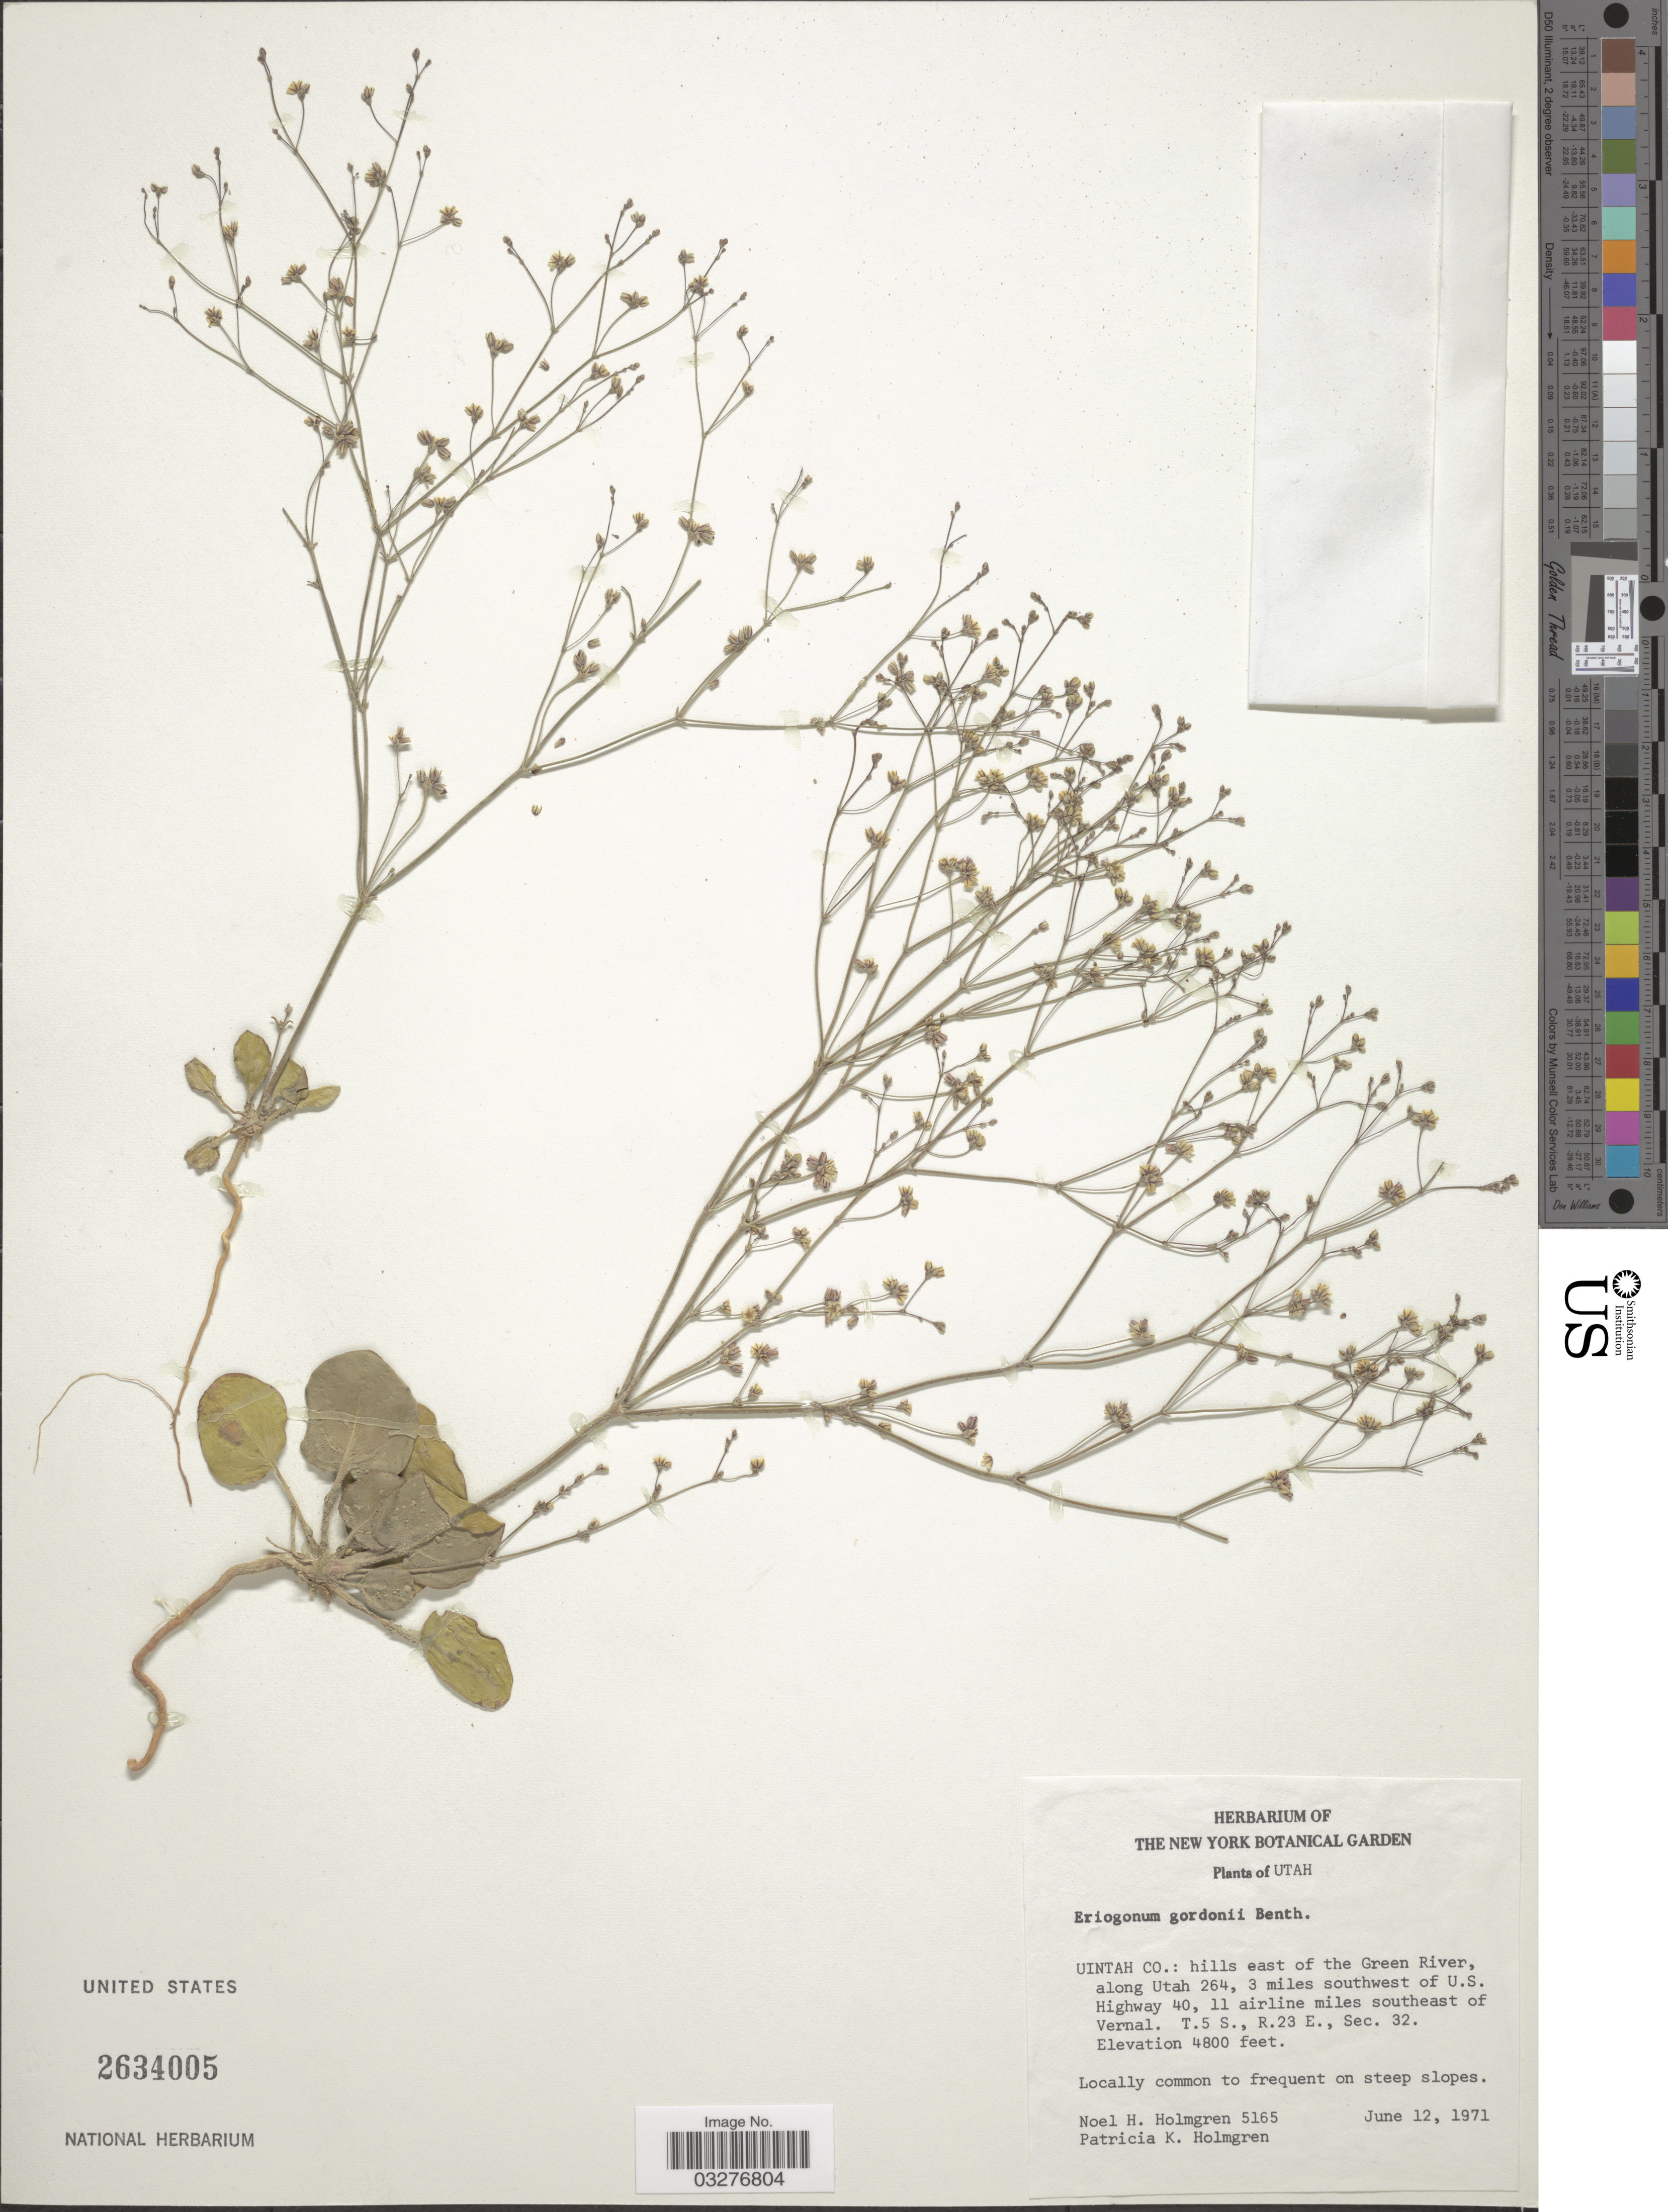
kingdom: Plantae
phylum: Tracheophyta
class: Magnoliopsida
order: Caryophyllales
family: Polygonaceae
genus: Eriogonum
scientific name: Eriogonum gordonii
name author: Benth.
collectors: N. H. Holmgren & P. K. Holmgren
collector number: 5165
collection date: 1971-06-12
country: United States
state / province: Utah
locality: Uintah Co.: hills east of the Green River, along Utah 264, 3 miles southwest of U.S. Highway 40, 11 airline miles southeast of Vernal. T.5 S, R.23 E, Sec. 32.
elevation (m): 1463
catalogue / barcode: US 2634005